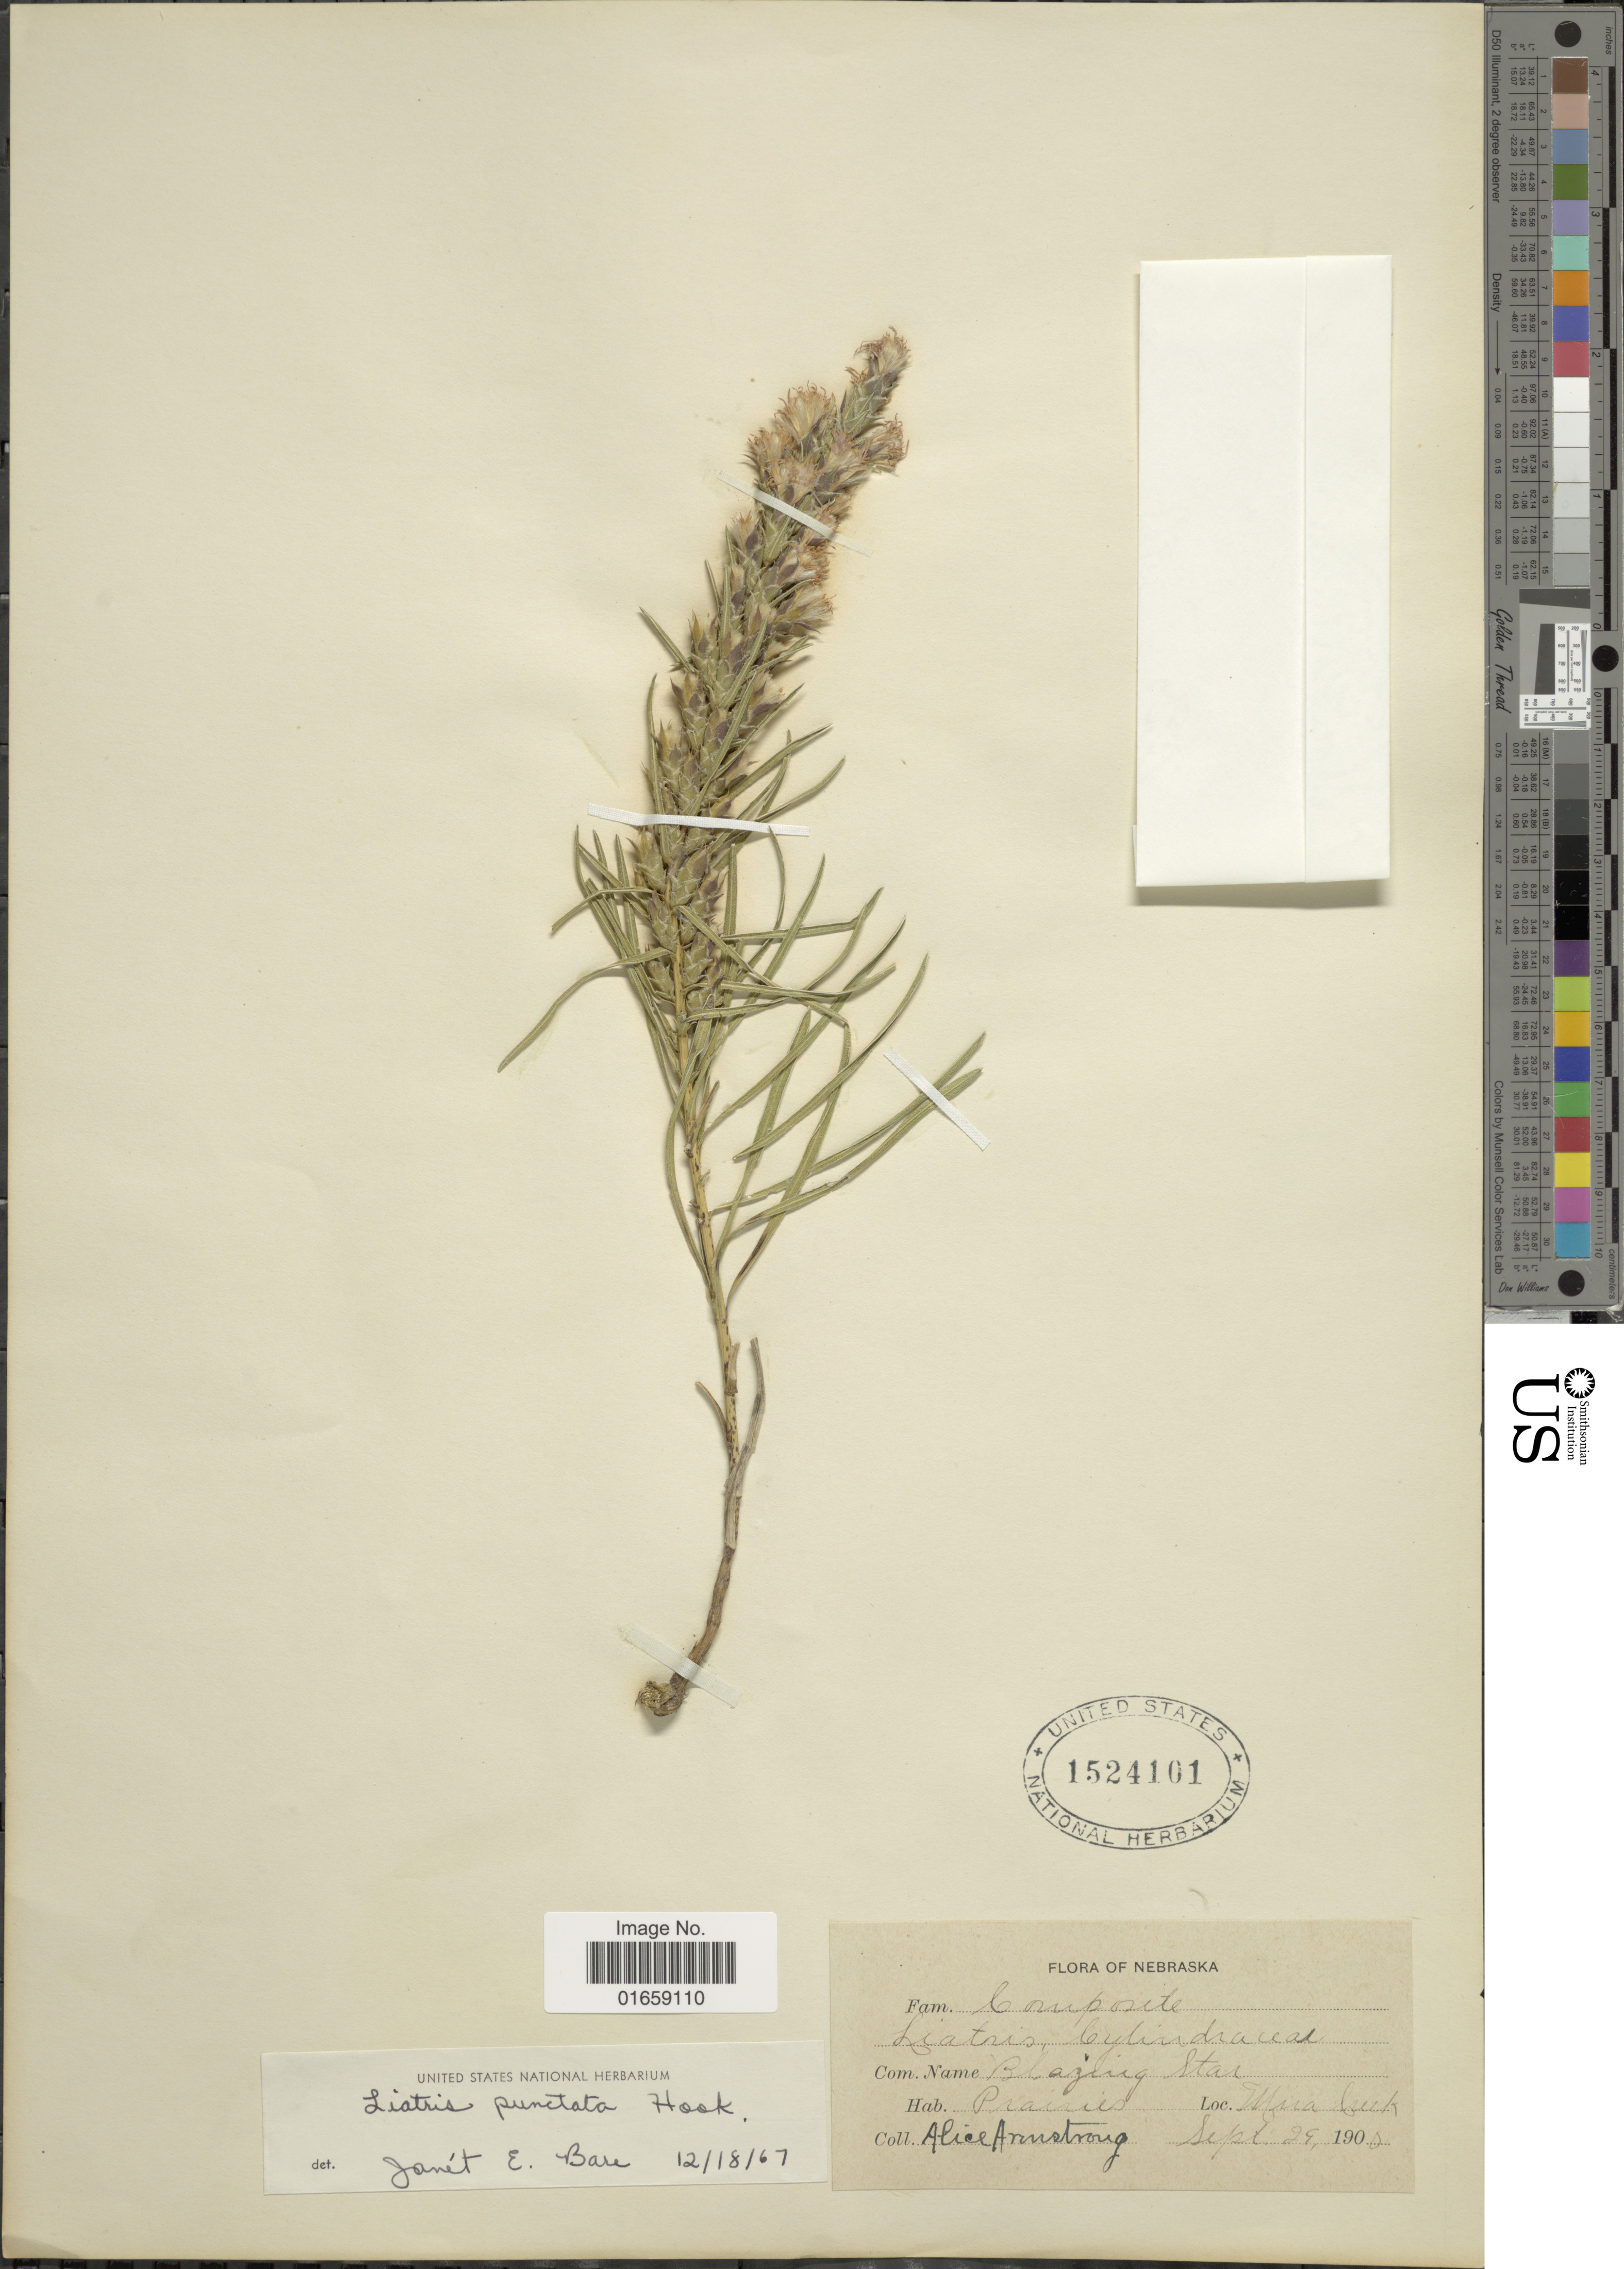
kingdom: Plantae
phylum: Tracheophyta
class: Magnoliopsida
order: Asterales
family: Asteraceae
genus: Liatris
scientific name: Liatris punctata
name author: Hook.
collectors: A. Armstrong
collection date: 1900-09-29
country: United States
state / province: Nebraska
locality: Prairies, Mina Creek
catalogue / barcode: US 1524101